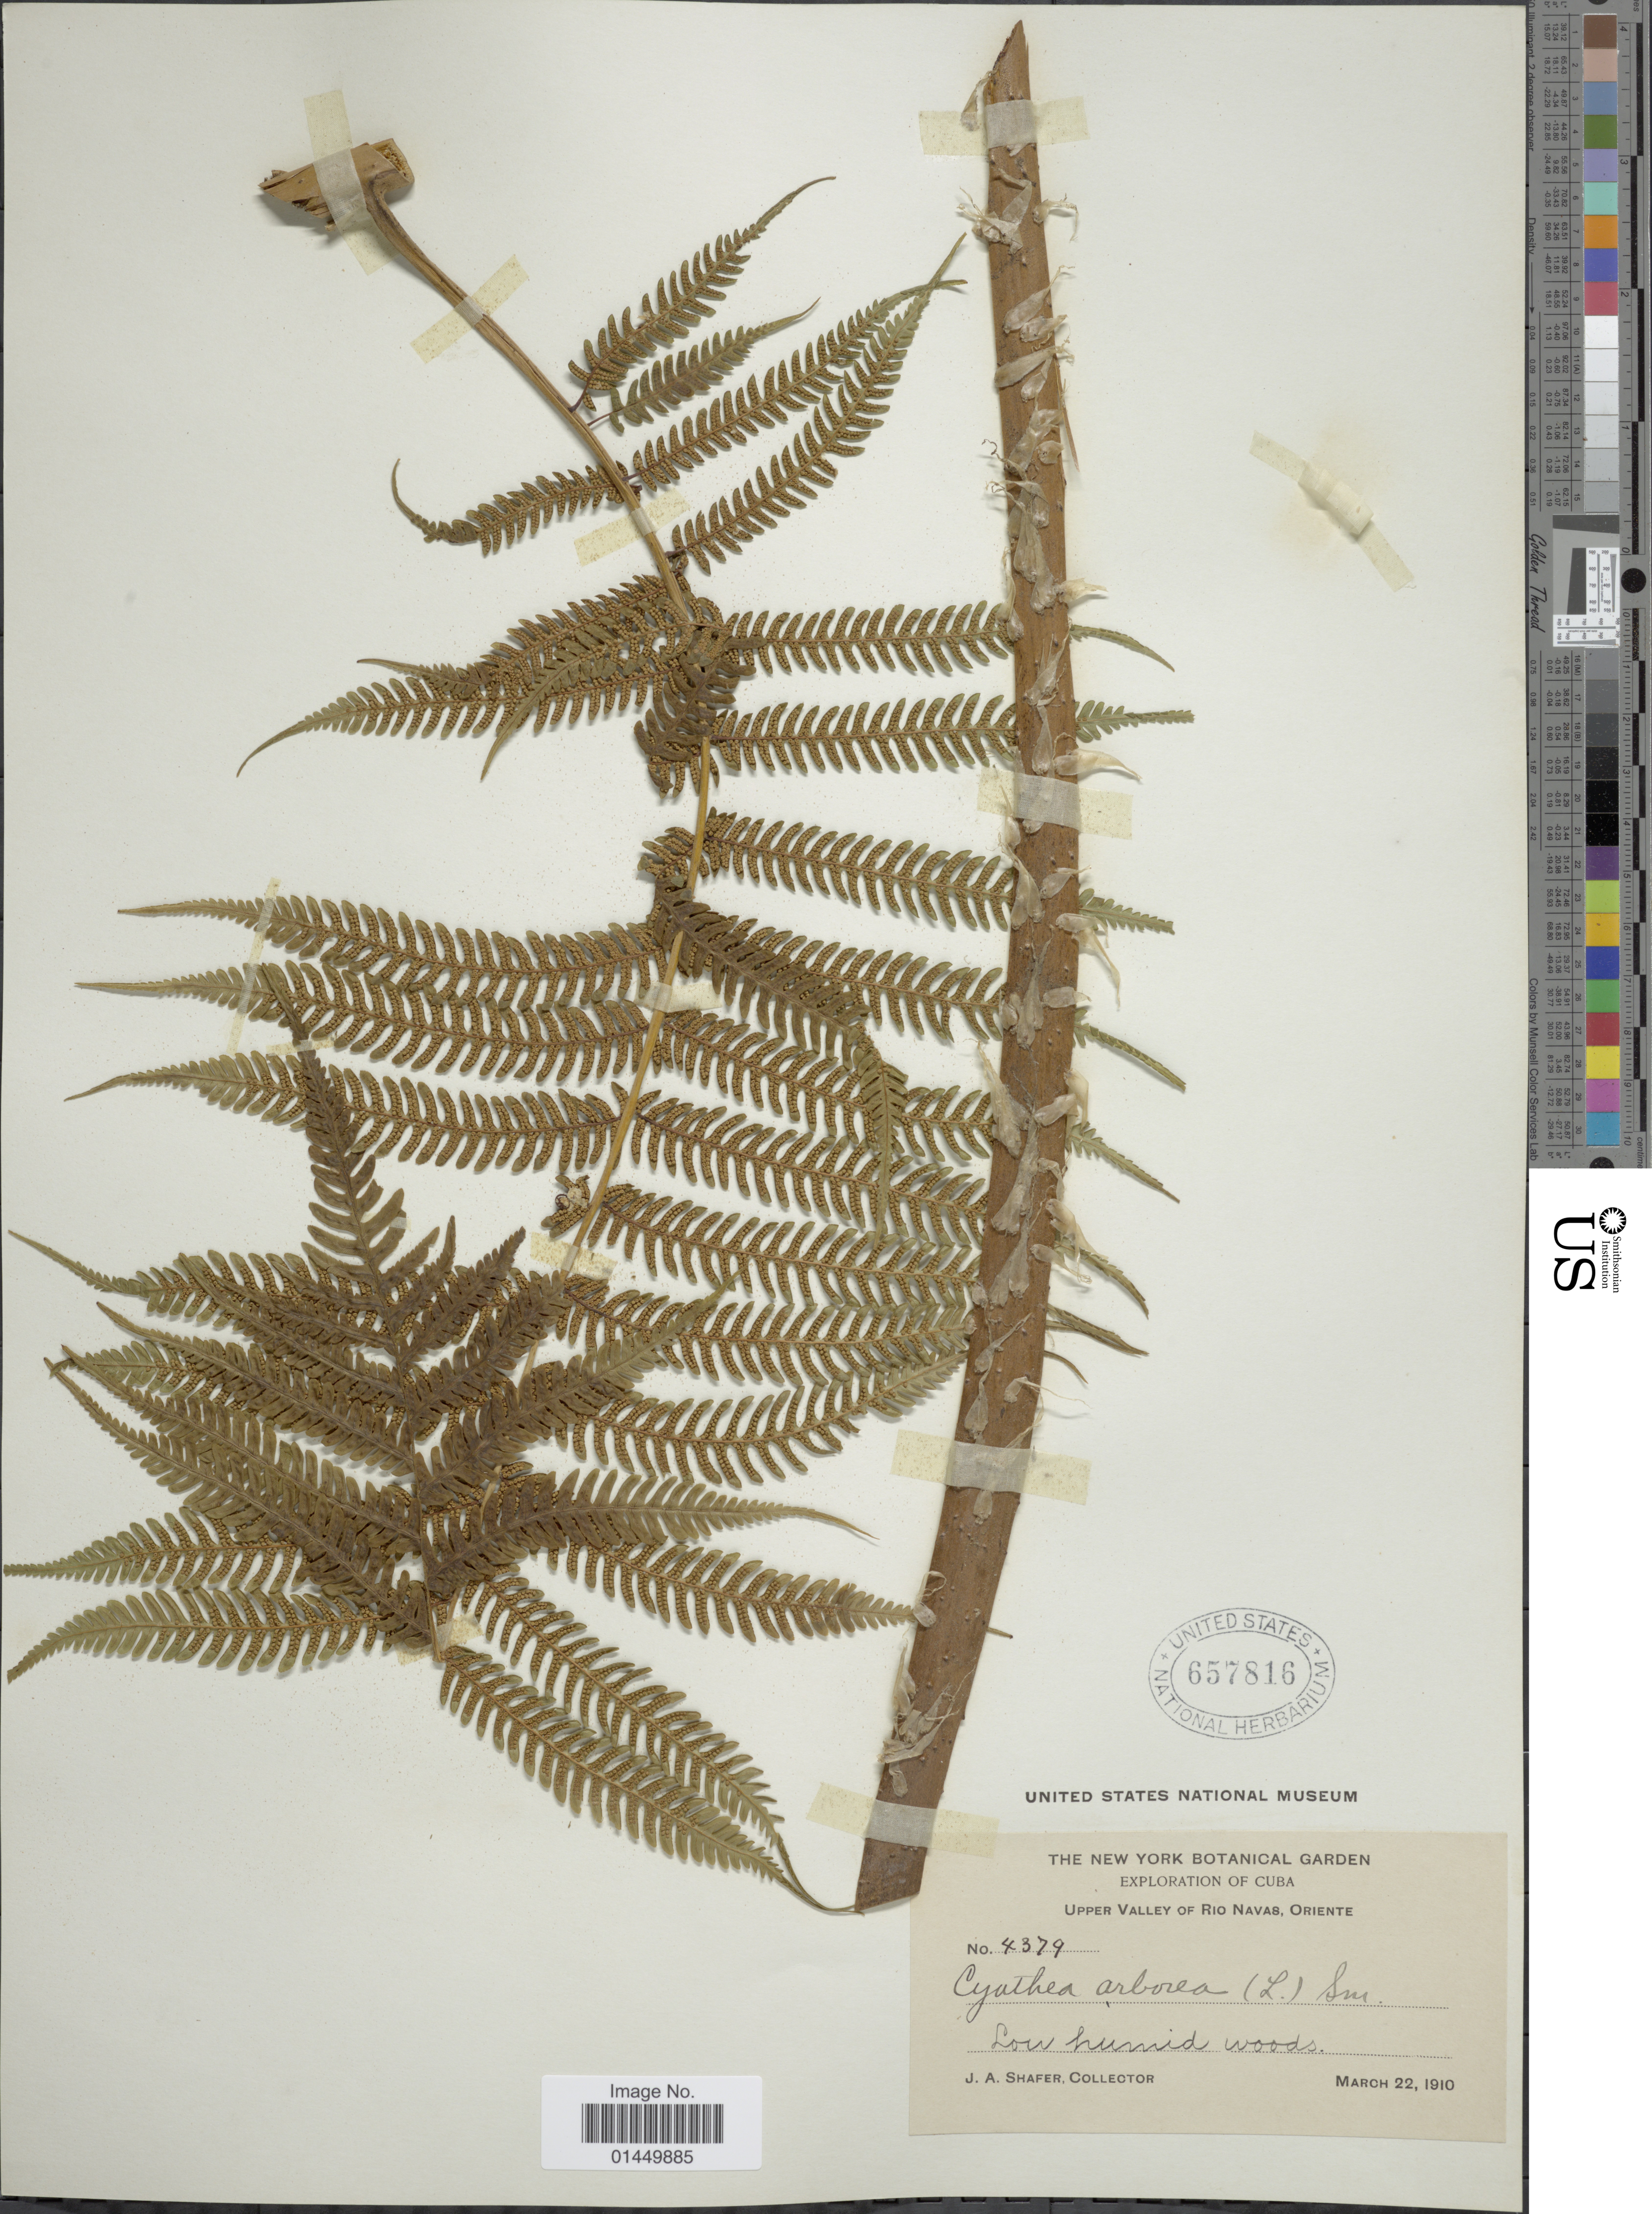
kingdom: Plantae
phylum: Tracheophyta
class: Polypodiopsida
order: Cyatheales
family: Cyatheaceae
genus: Cyathea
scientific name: Cyathea arborea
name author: (L.) Sm.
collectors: J. A. Shafer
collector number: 4379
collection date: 1910-03-22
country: Cuba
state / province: Oriente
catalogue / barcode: US 657816